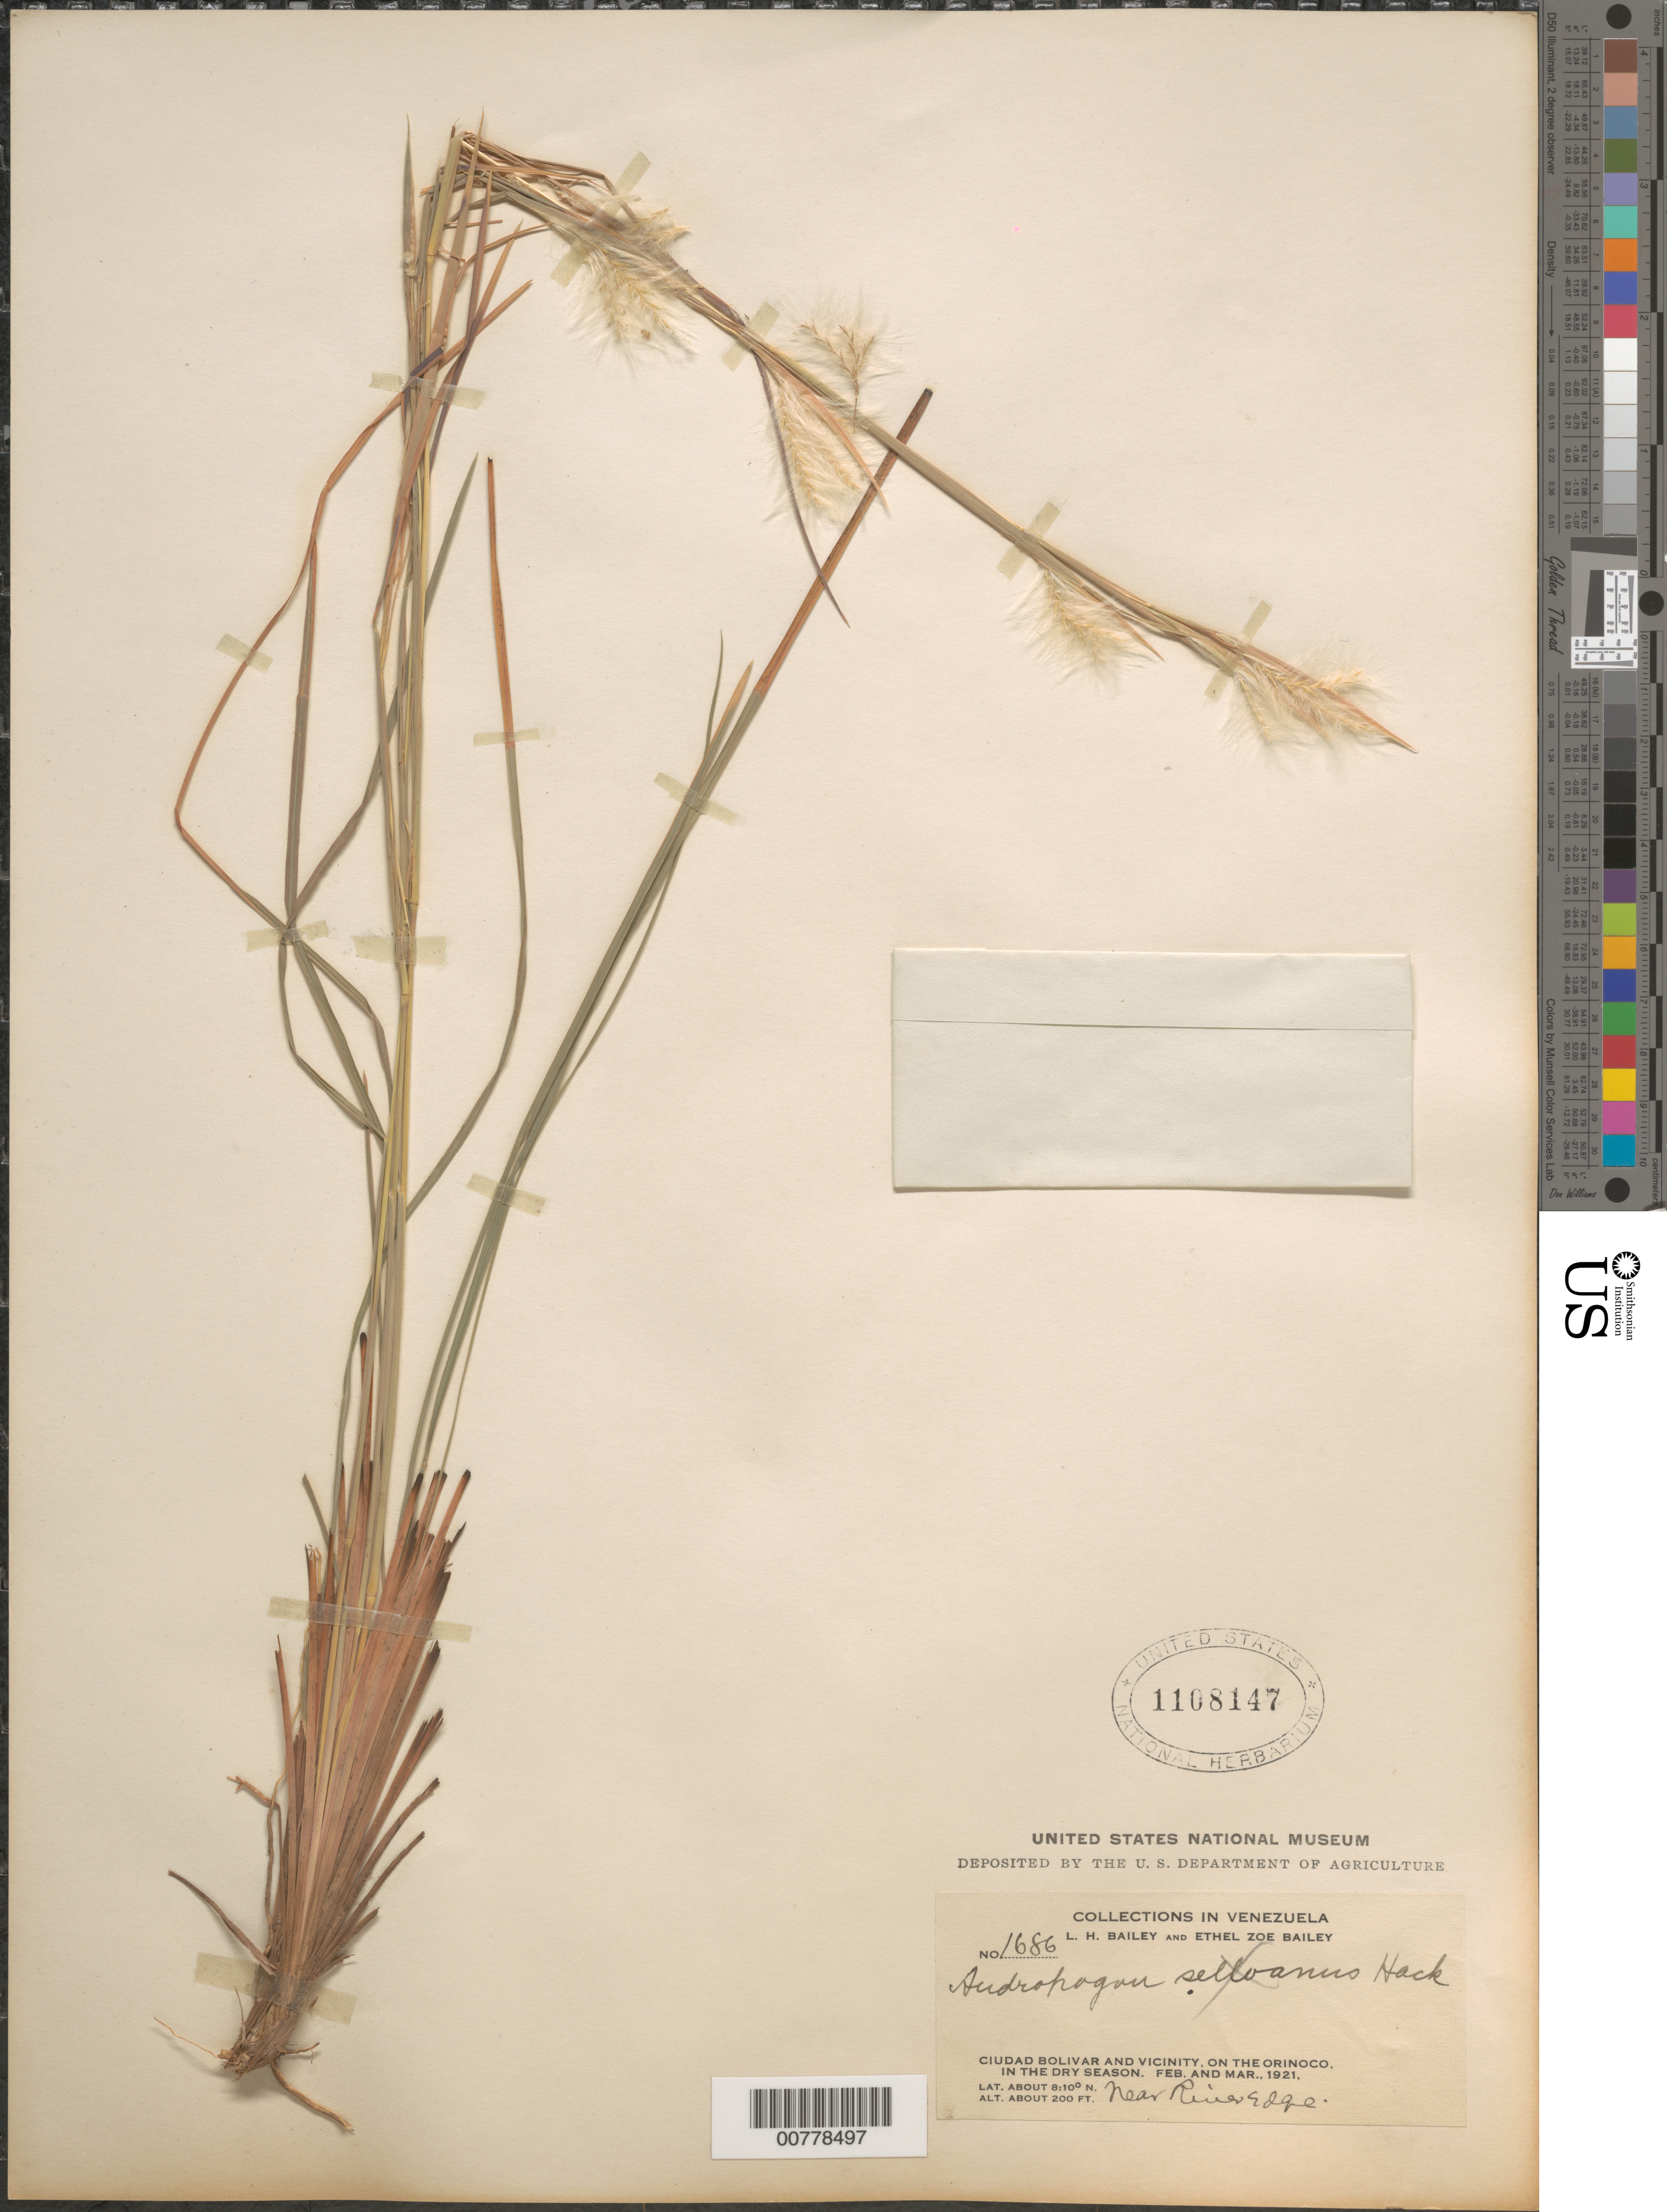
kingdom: Plantae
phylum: Tracheophyta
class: Liliopsida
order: Poales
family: Poaceae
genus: Andropogon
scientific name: Andropogon leucostachyus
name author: Kunth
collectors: L. H. Bailey & E. Z. Bailey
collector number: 1686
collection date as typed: Feb-21 and Mar-21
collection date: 1921-02,1921-03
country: Venezuela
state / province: Bolívar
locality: Ciudad Bolívar and vicinity, Orinoco R.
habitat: Near river edge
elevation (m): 61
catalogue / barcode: US 1108147